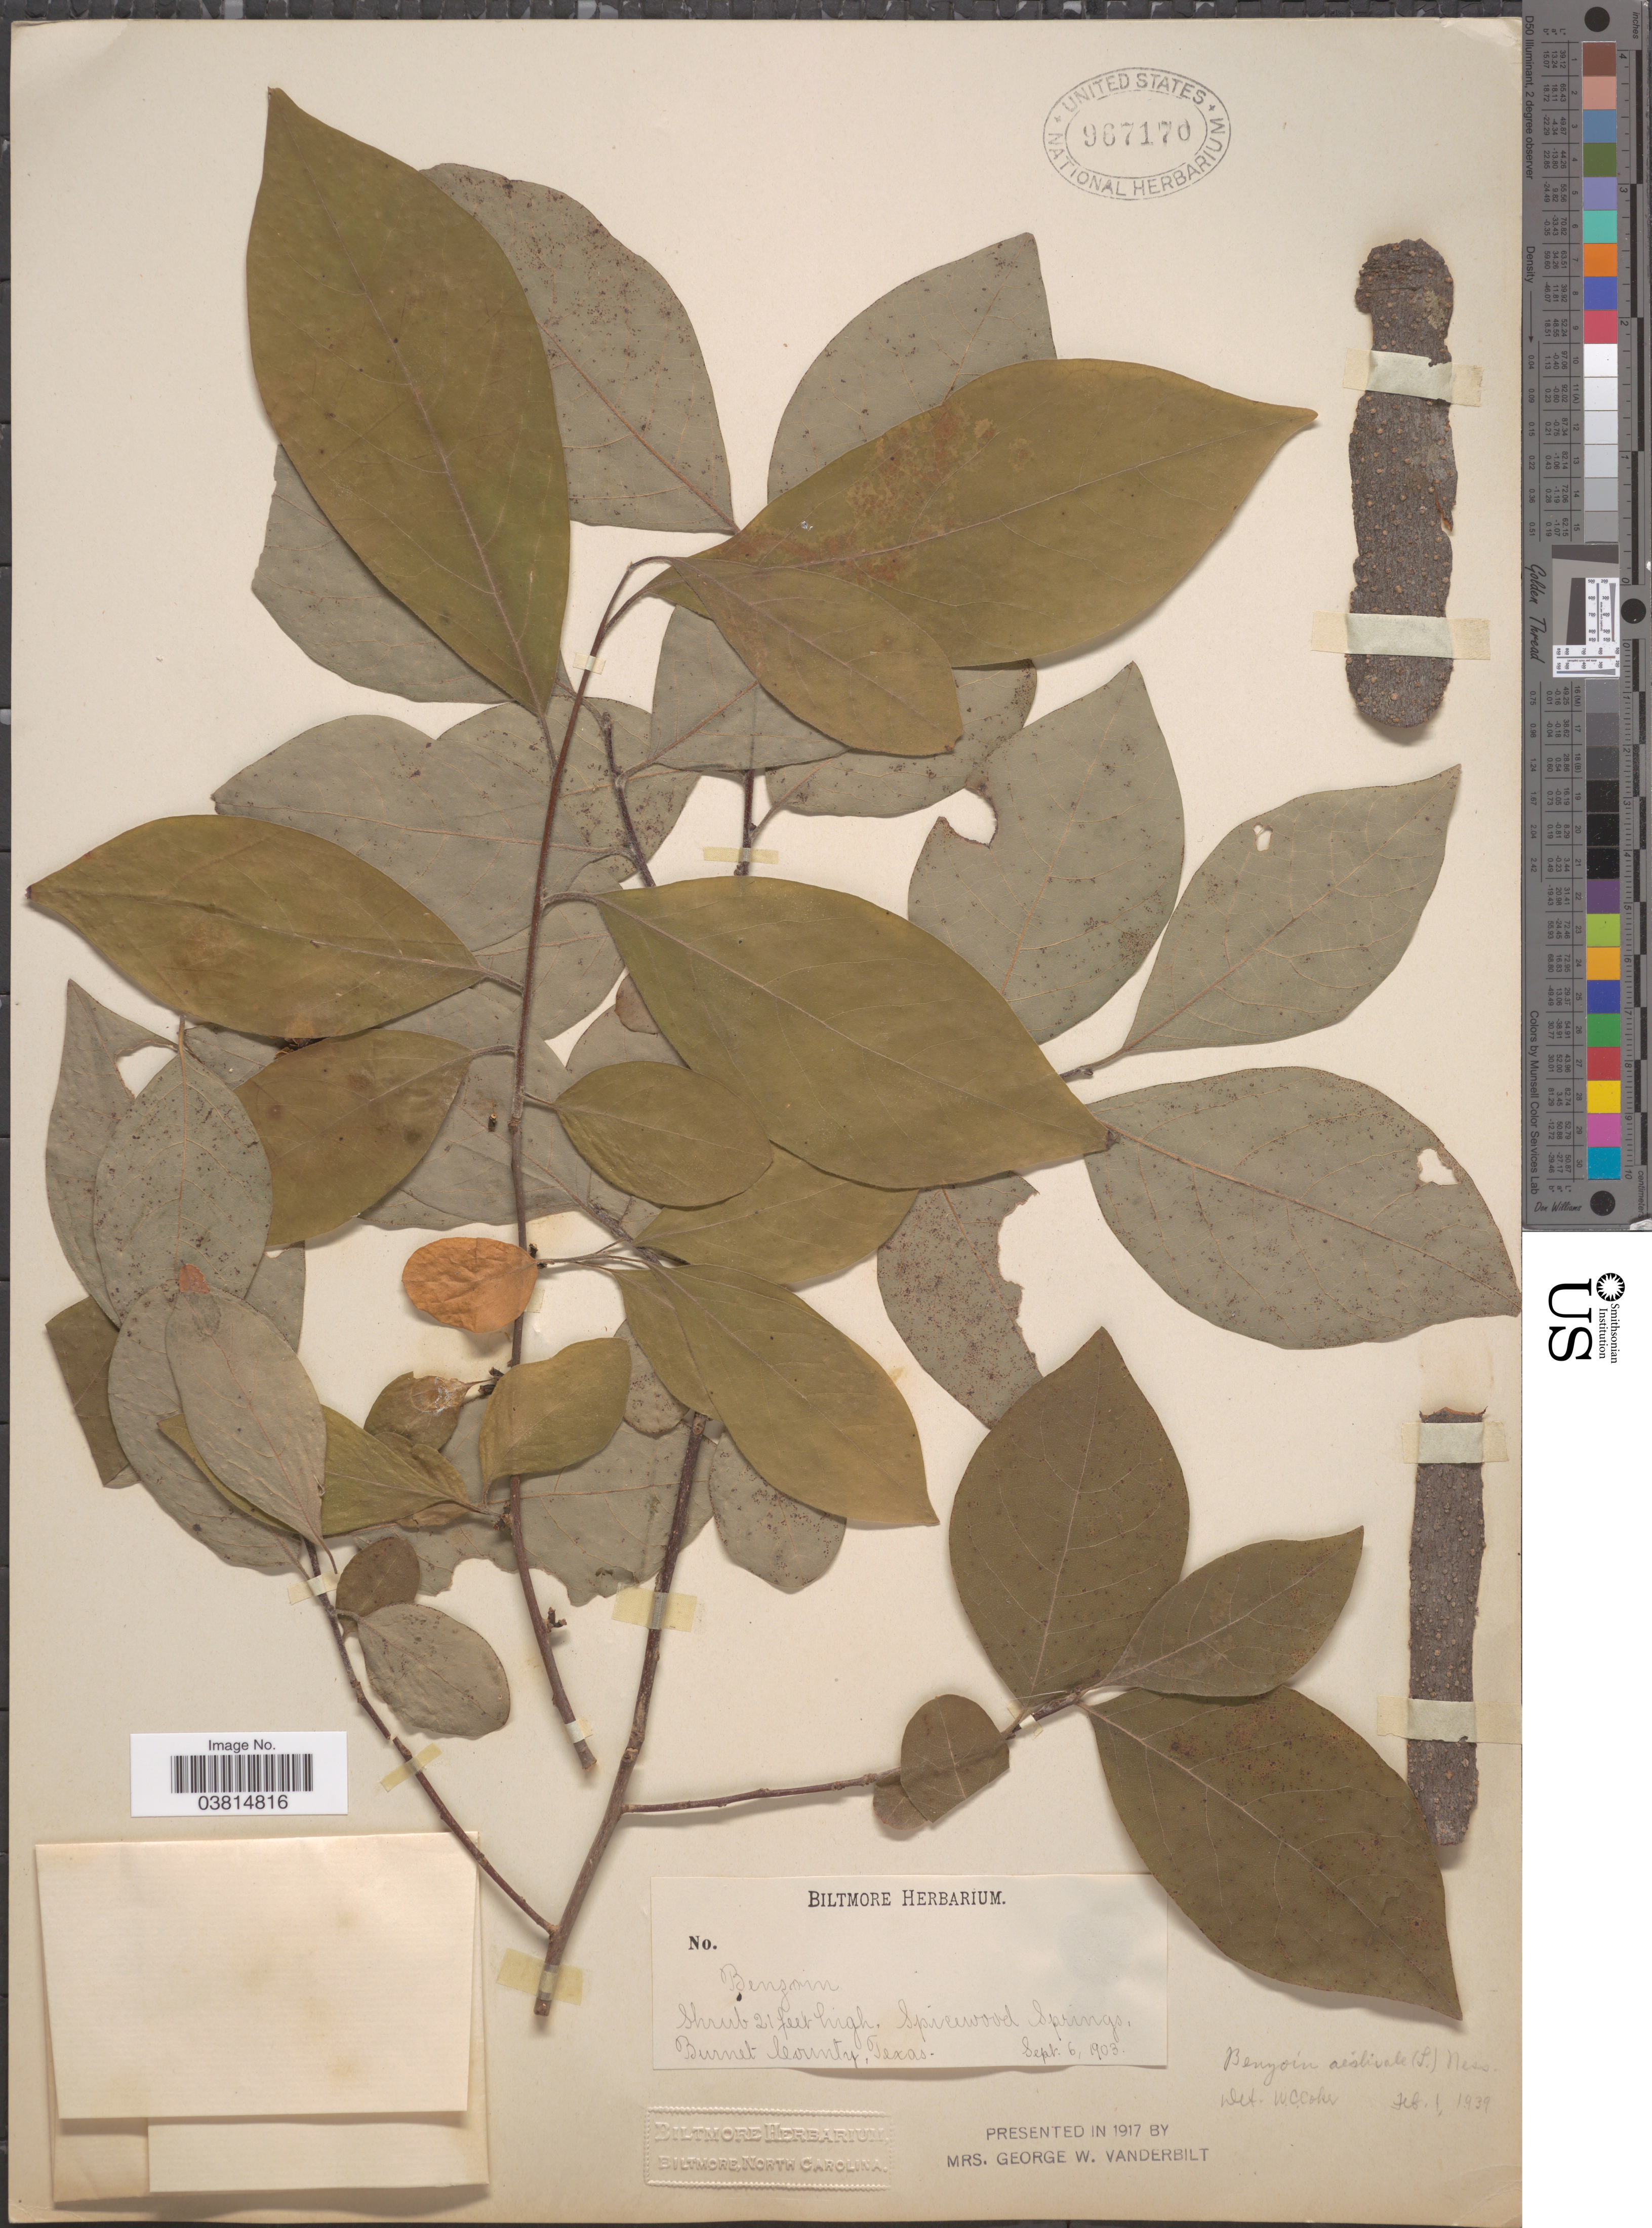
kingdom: Plantae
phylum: Tracheophyta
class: Magnoliopsida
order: Laurales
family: Lauraceae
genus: Lindera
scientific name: Lindera benzoin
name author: (L.) Blume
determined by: Strong, Mark T., (BOT), Smithsonian Institution - National Museum of Natural History (UNITED STATES)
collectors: ex herb. Biltmore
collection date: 1903-09-06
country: United States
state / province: Texas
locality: Spicewood Springs, Burnet County.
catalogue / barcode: US 967170